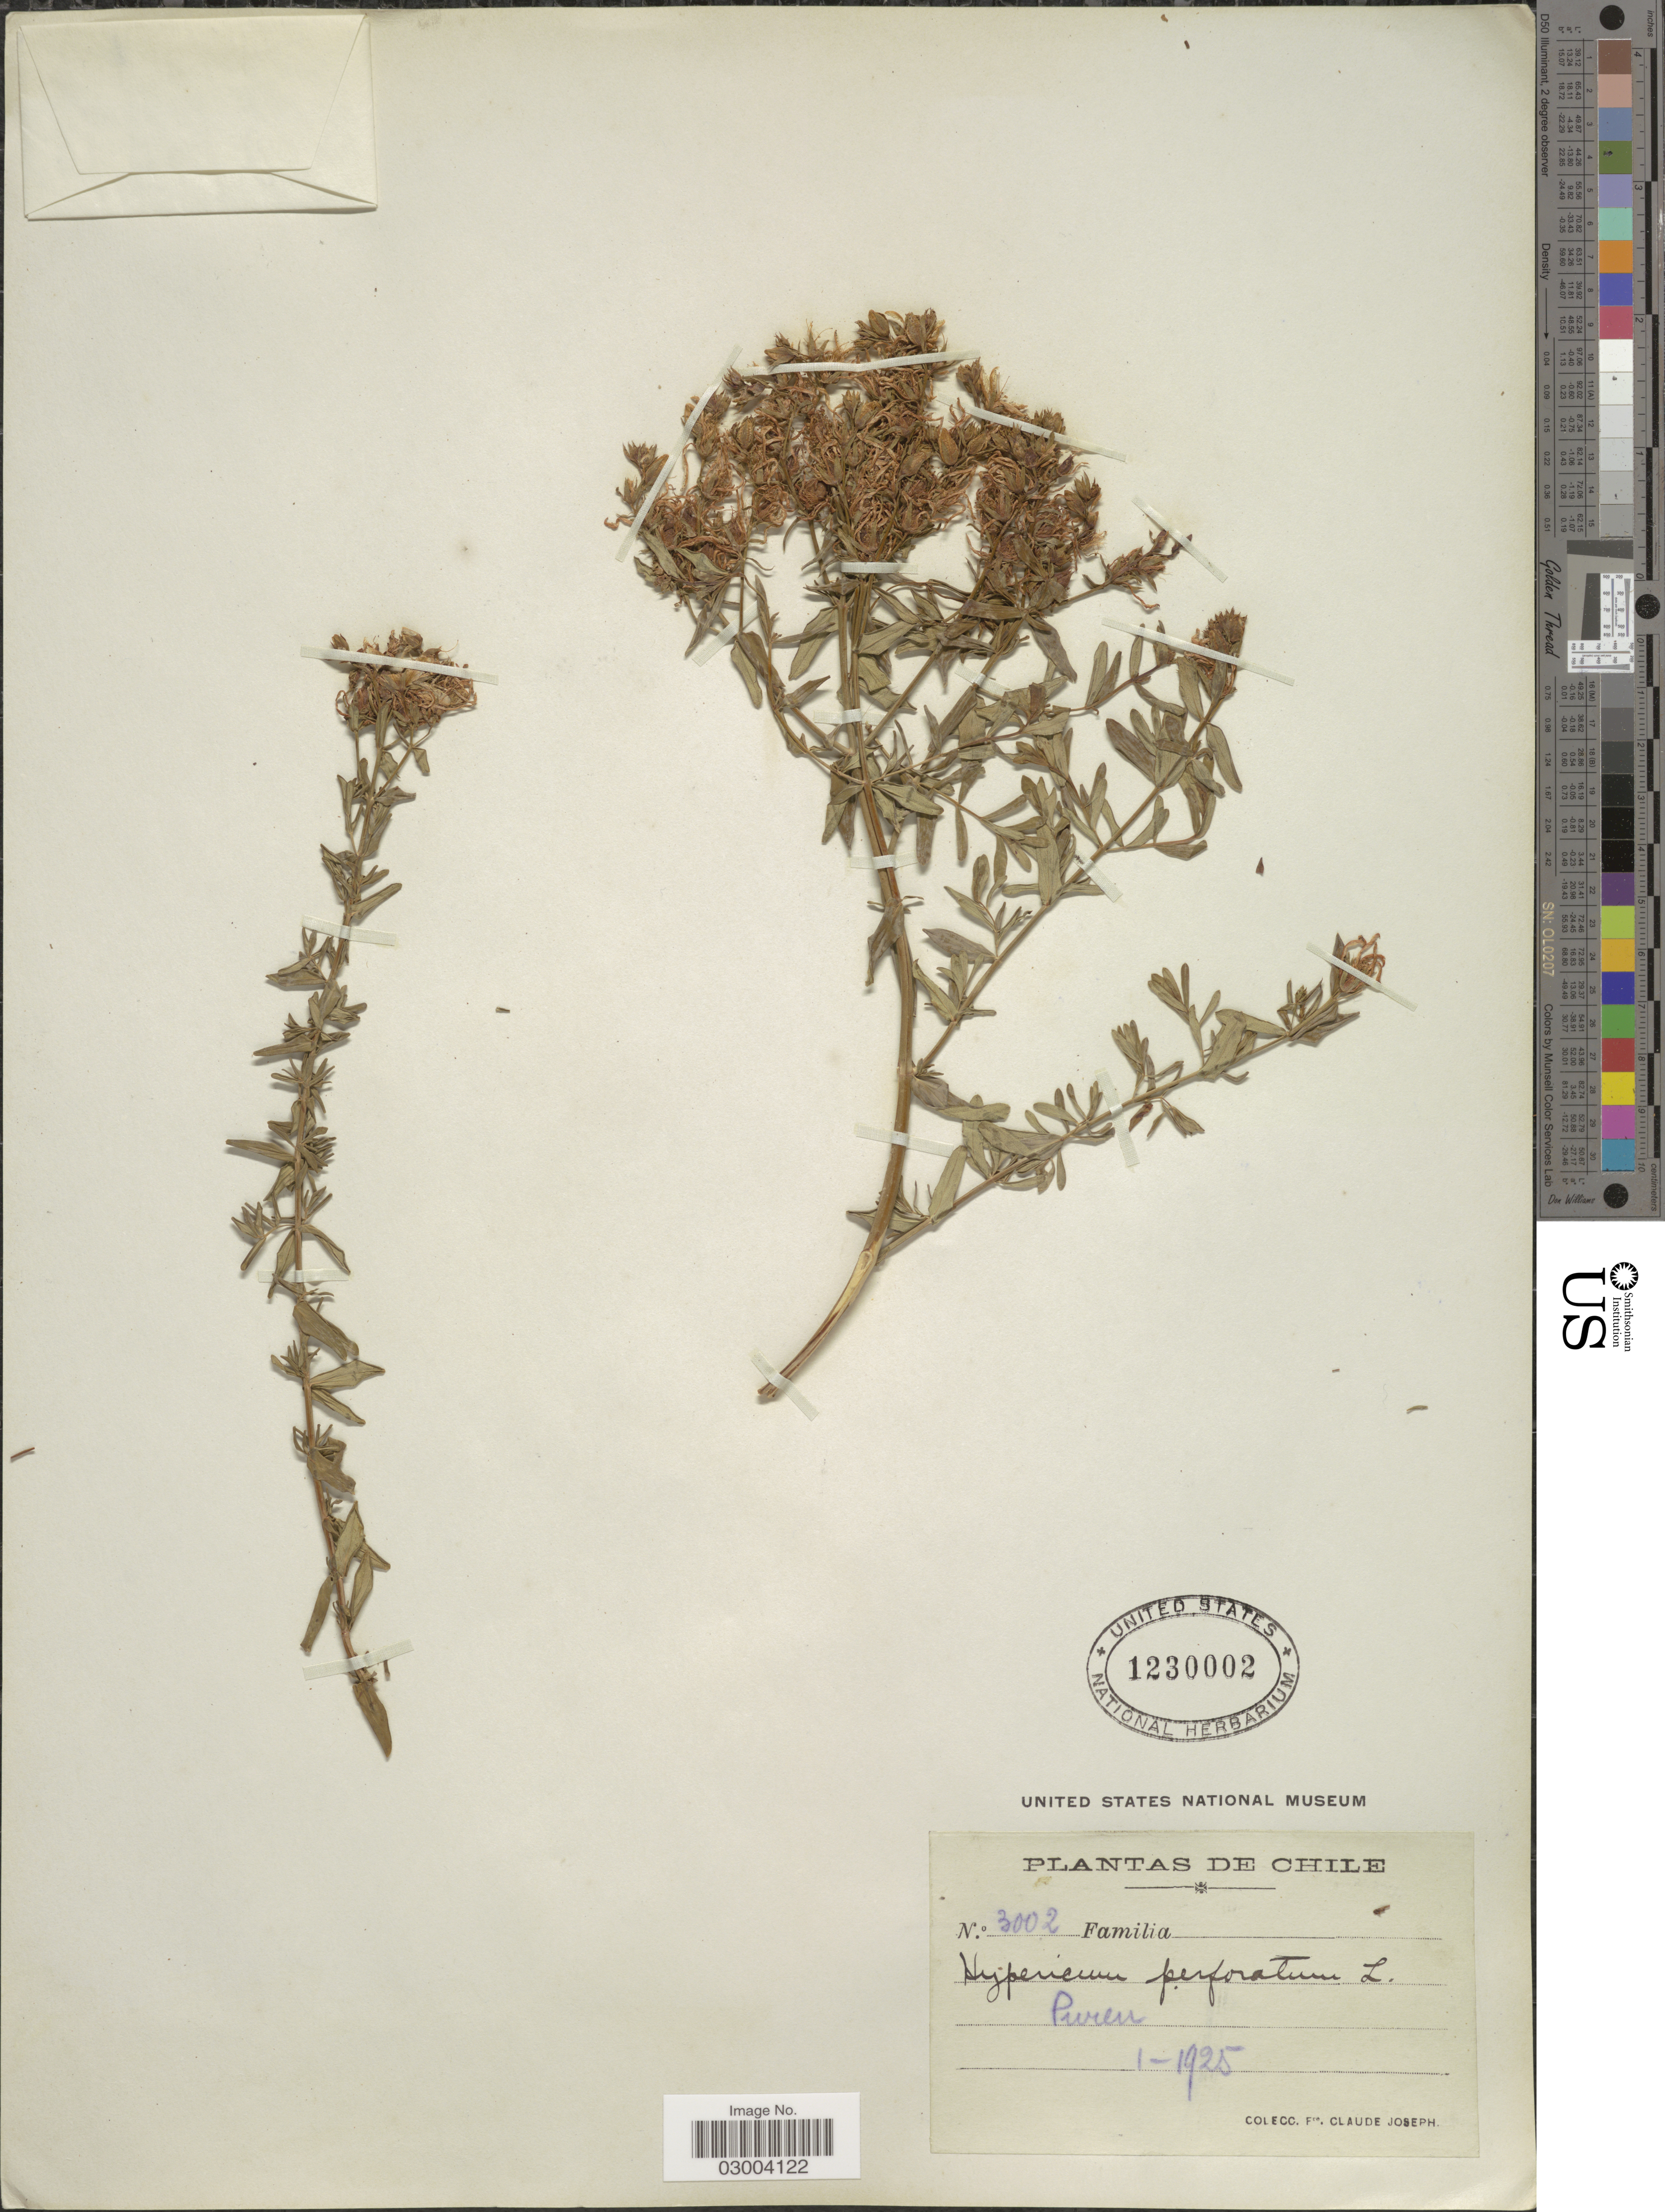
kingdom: Plantae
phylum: Tracheophyta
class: Magnoliopsida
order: Malpighiales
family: Hypericaceae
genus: Hypericum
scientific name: Hypericum perforatum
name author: L.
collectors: R. Maldonado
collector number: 3002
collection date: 1925-01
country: Chile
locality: Puren.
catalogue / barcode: US 1230002